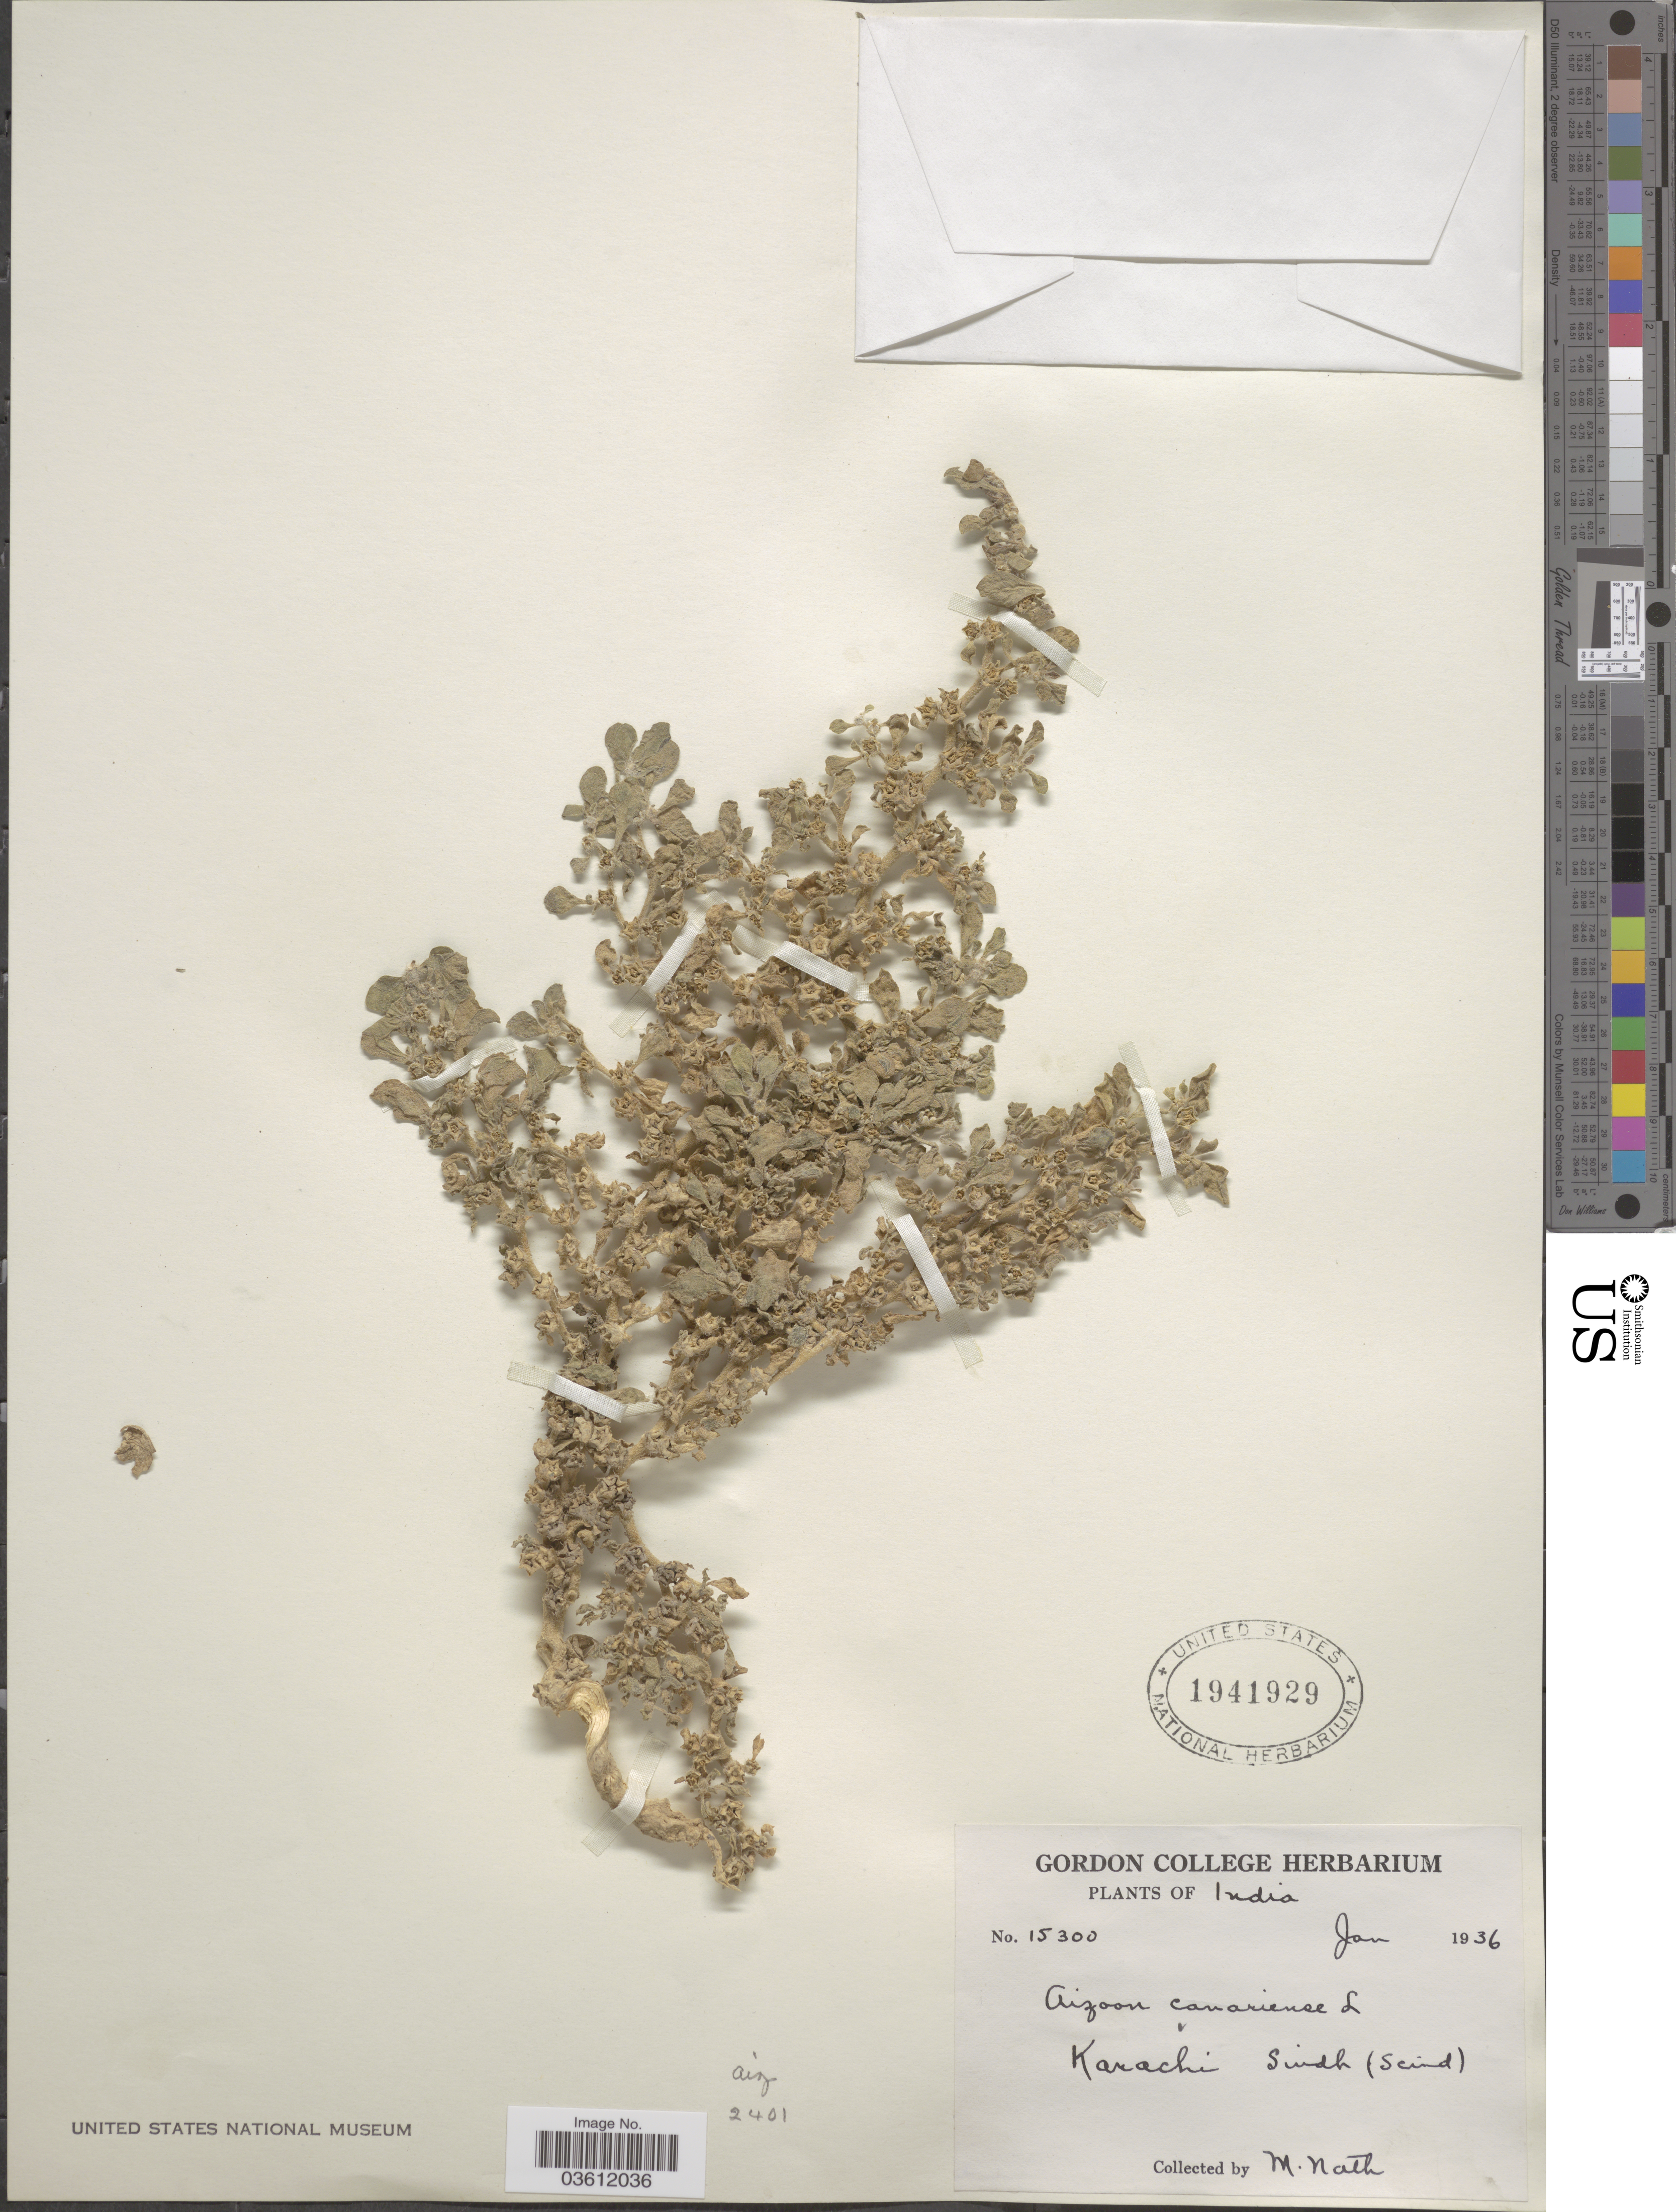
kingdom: Plantae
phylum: Tracheophyta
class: Magnoliopsida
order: Caryophyllales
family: Aizoaceae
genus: Aizoon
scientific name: Aizoon canariense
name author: L.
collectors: M. Nath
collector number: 15300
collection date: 1936-01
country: Pakistan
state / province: Sindh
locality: Karachi. Sindh (Scind).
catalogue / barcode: US 1941929